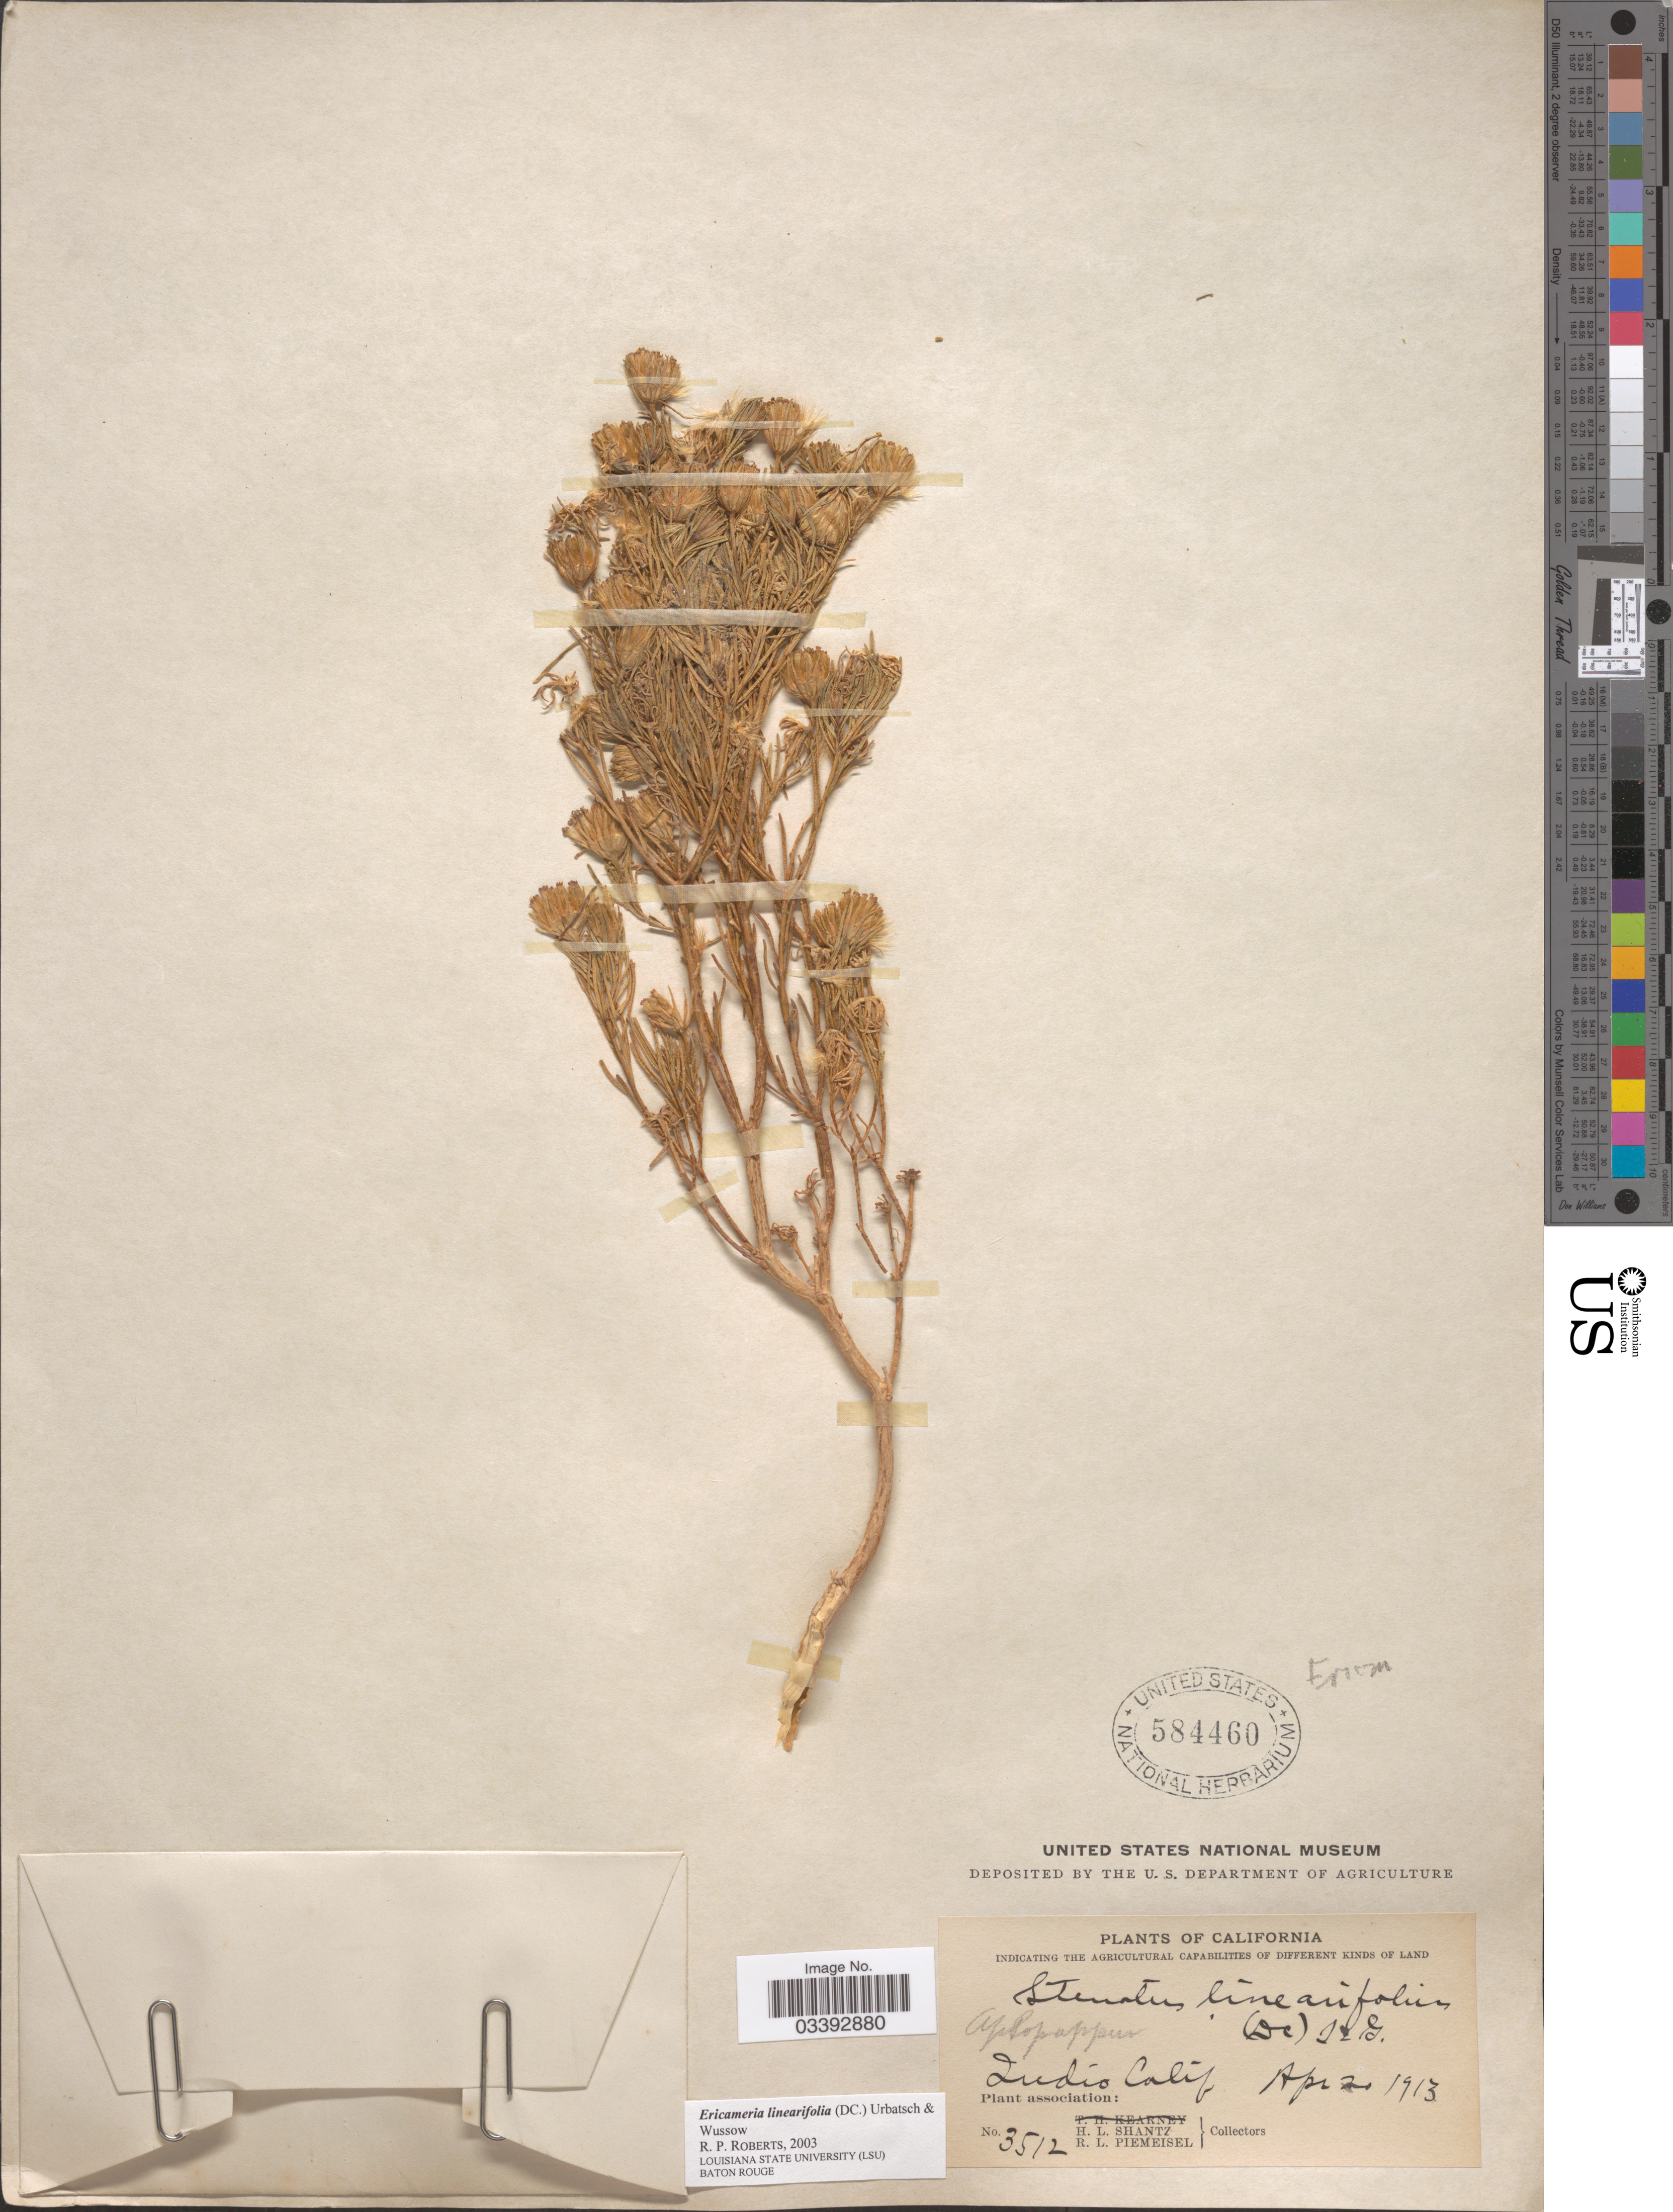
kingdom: Plantae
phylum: Tracheophyta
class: Magnoliopsida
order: Asterales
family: Asteraceae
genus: Ericameria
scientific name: Ericameria linearifolia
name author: (DC.) Urbatsch & Wussow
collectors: H. Shantz & R. L. Piemeisel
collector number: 3512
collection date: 1913-04-02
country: United States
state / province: California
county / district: Riverside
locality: Indio Calif.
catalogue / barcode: US 584460